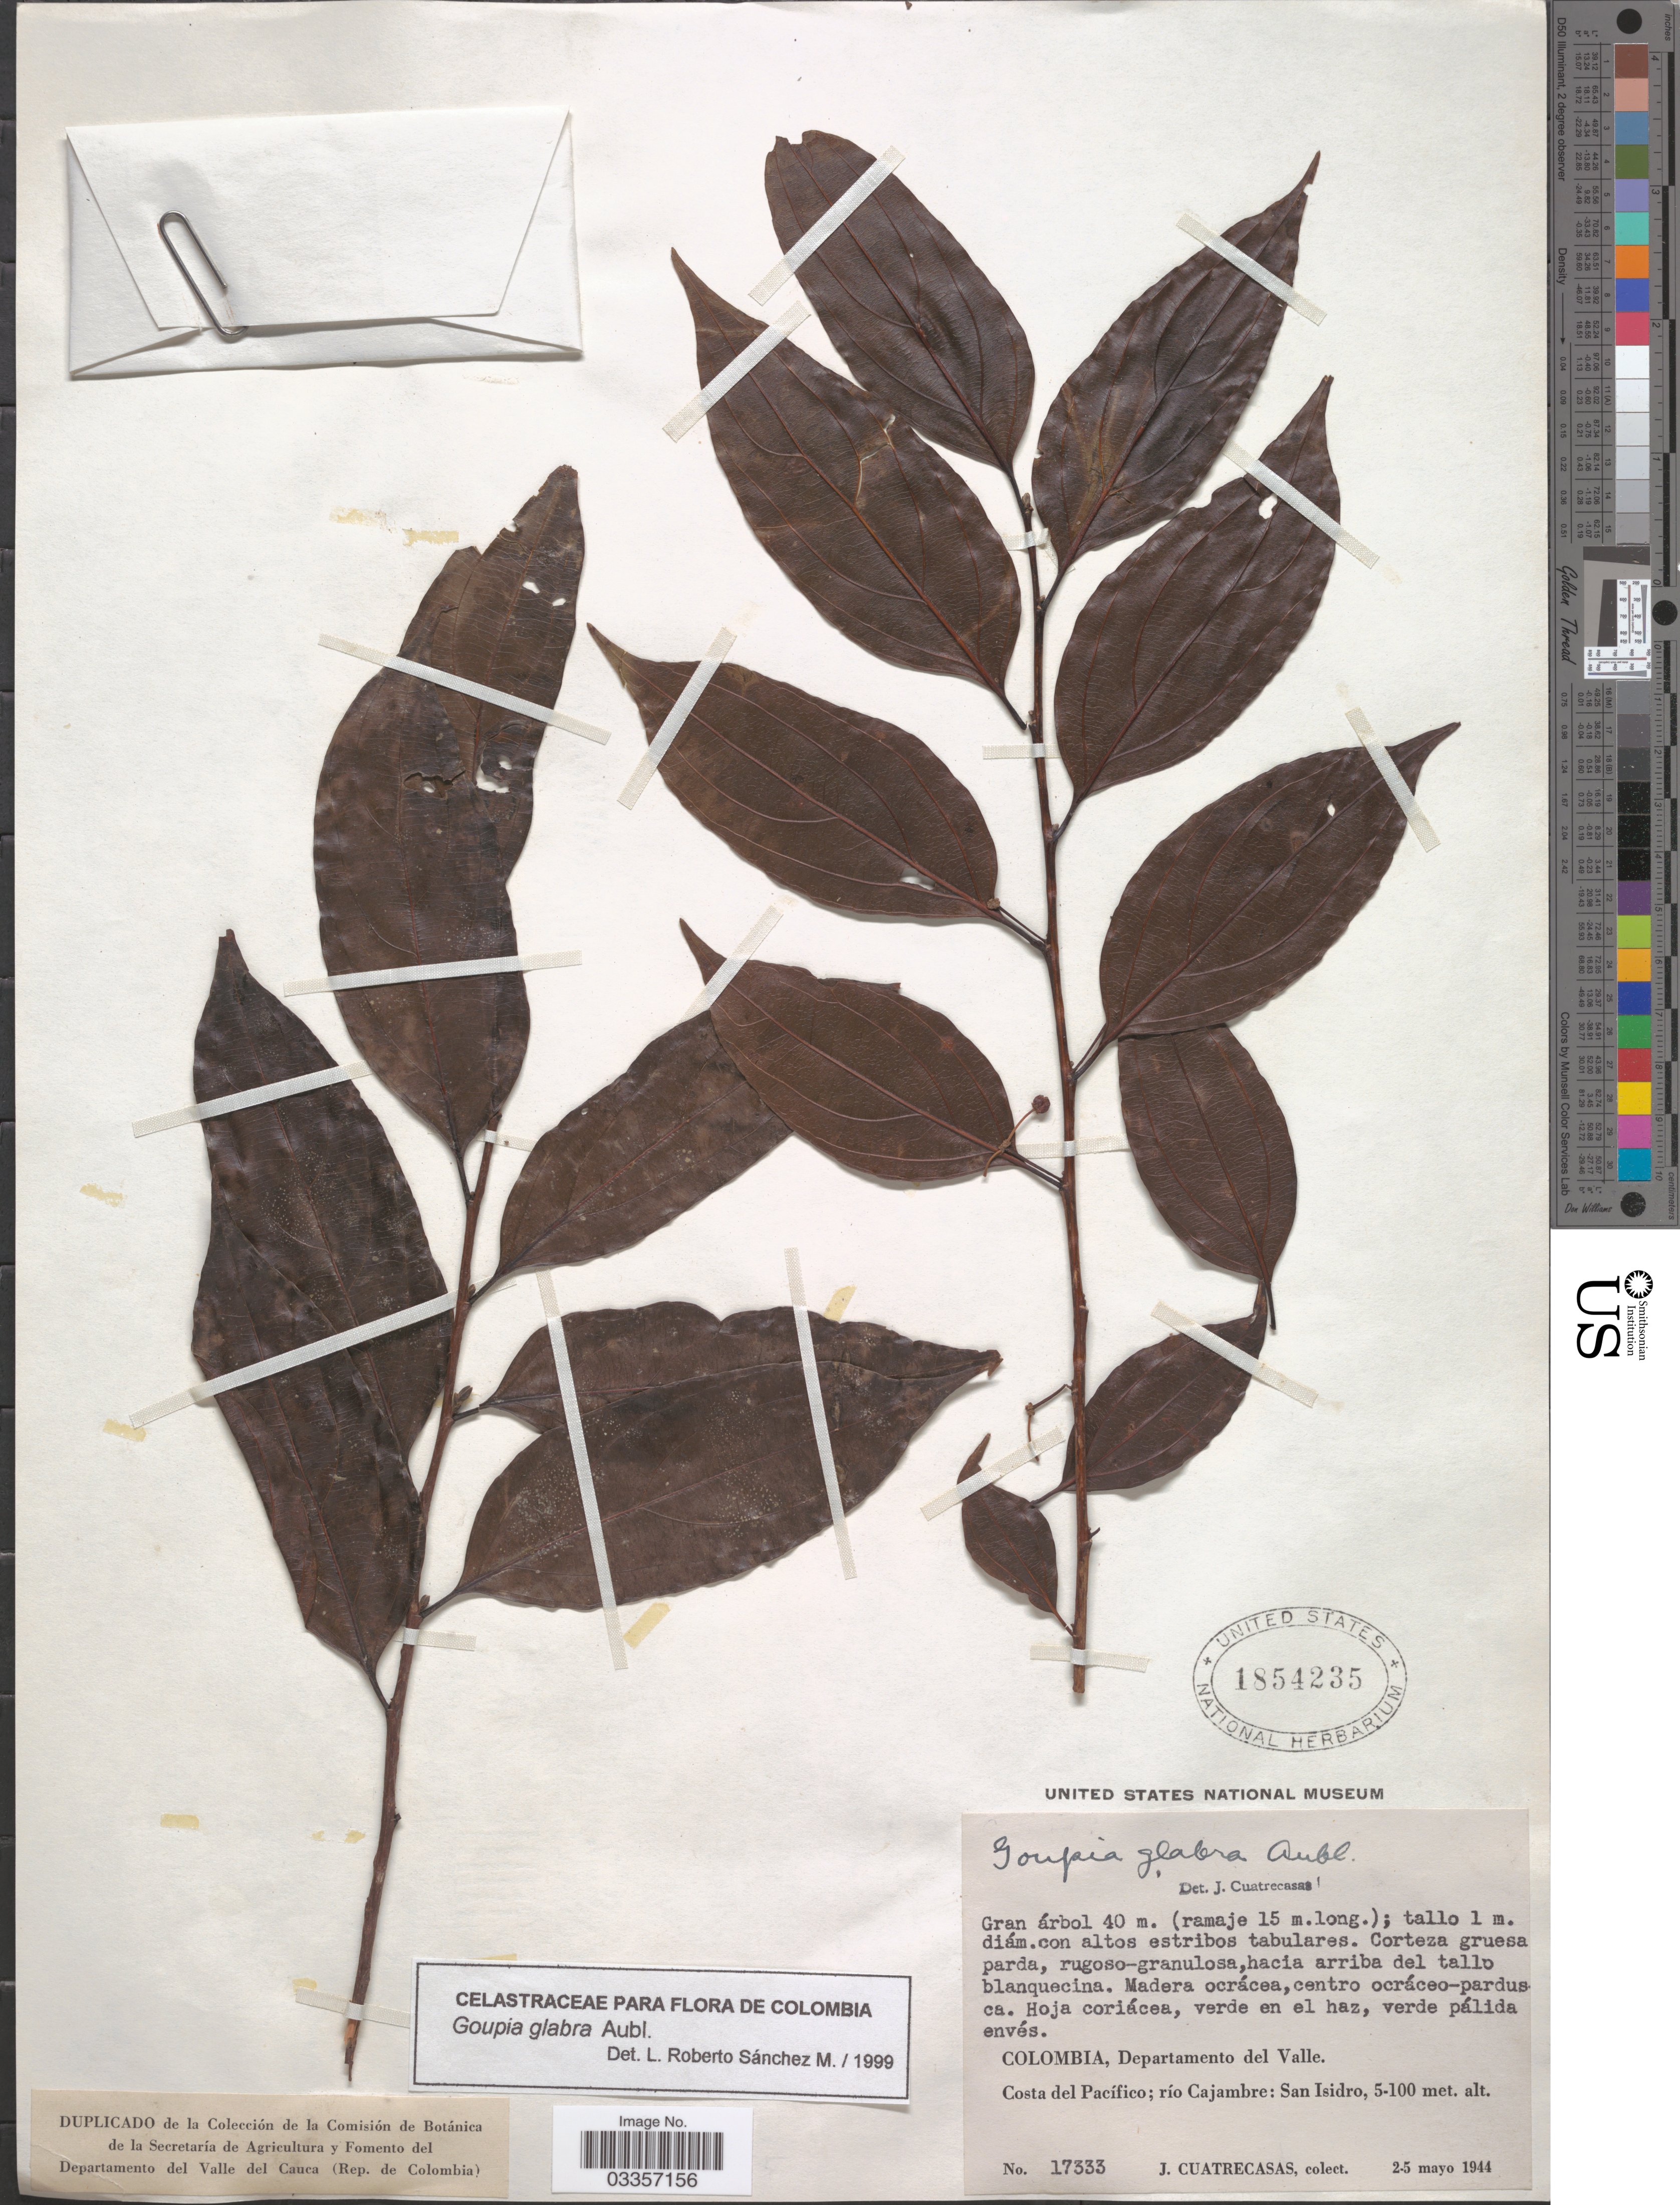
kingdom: Plantae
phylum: Tracheophyta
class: Magnoliopsida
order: Malpighiales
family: Goupiaceae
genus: Goupia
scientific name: Goupia glabra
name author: Aubl.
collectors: J. Cuatrecasas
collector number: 17333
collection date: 1944-05-02/1944-05-05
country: Colombia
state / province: Valle del Cauca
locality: Departamento del Valle, Costa del Pacífico; río Cajambre: San Isidro.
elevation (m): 5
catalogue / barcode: US 1854235